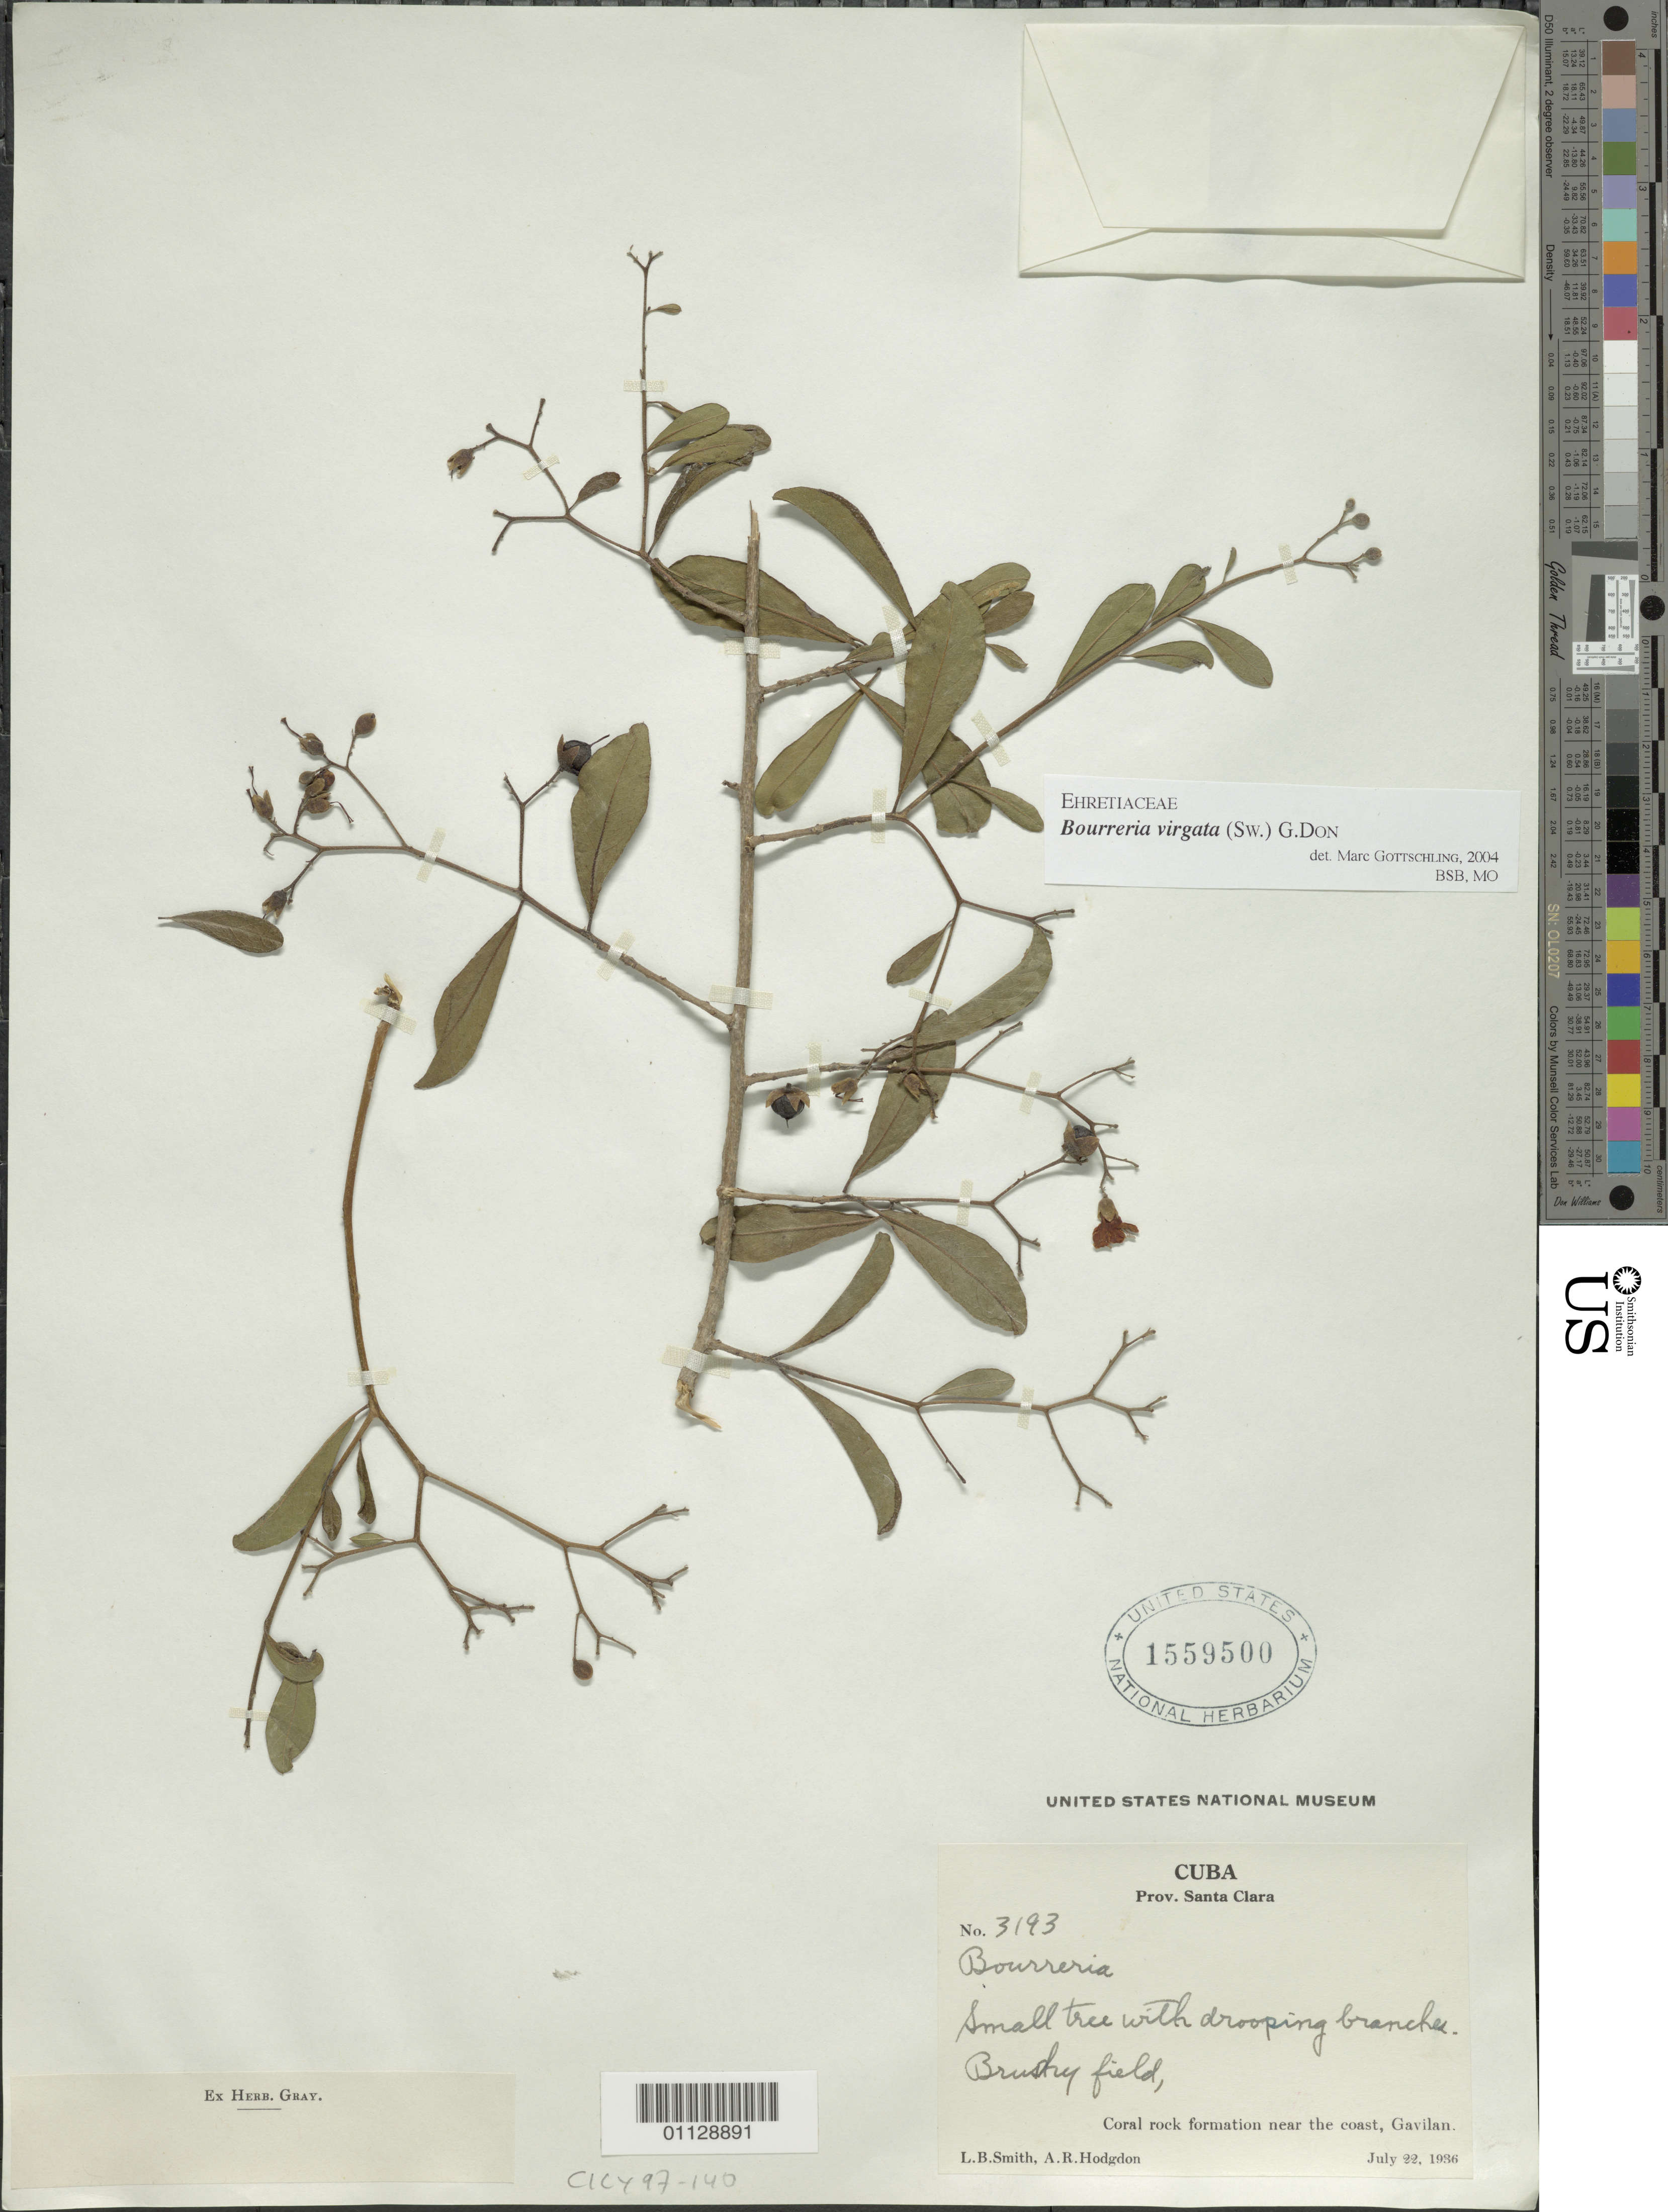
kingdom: Plantae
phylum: Tracheophyta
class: Magnoliopsida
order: Boraginales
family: Ehretiaceae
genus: Bourreria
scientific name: Bourreria virgata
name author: (Sw.) G. Don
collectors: L. Smith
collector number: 3193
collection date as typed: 22 Jul 1936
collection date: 1936-07-22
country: Cuba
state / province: Villa Clara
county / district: Santa Clara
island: Cuba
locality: Coral rock formation near the coast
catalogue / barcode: US 1559500